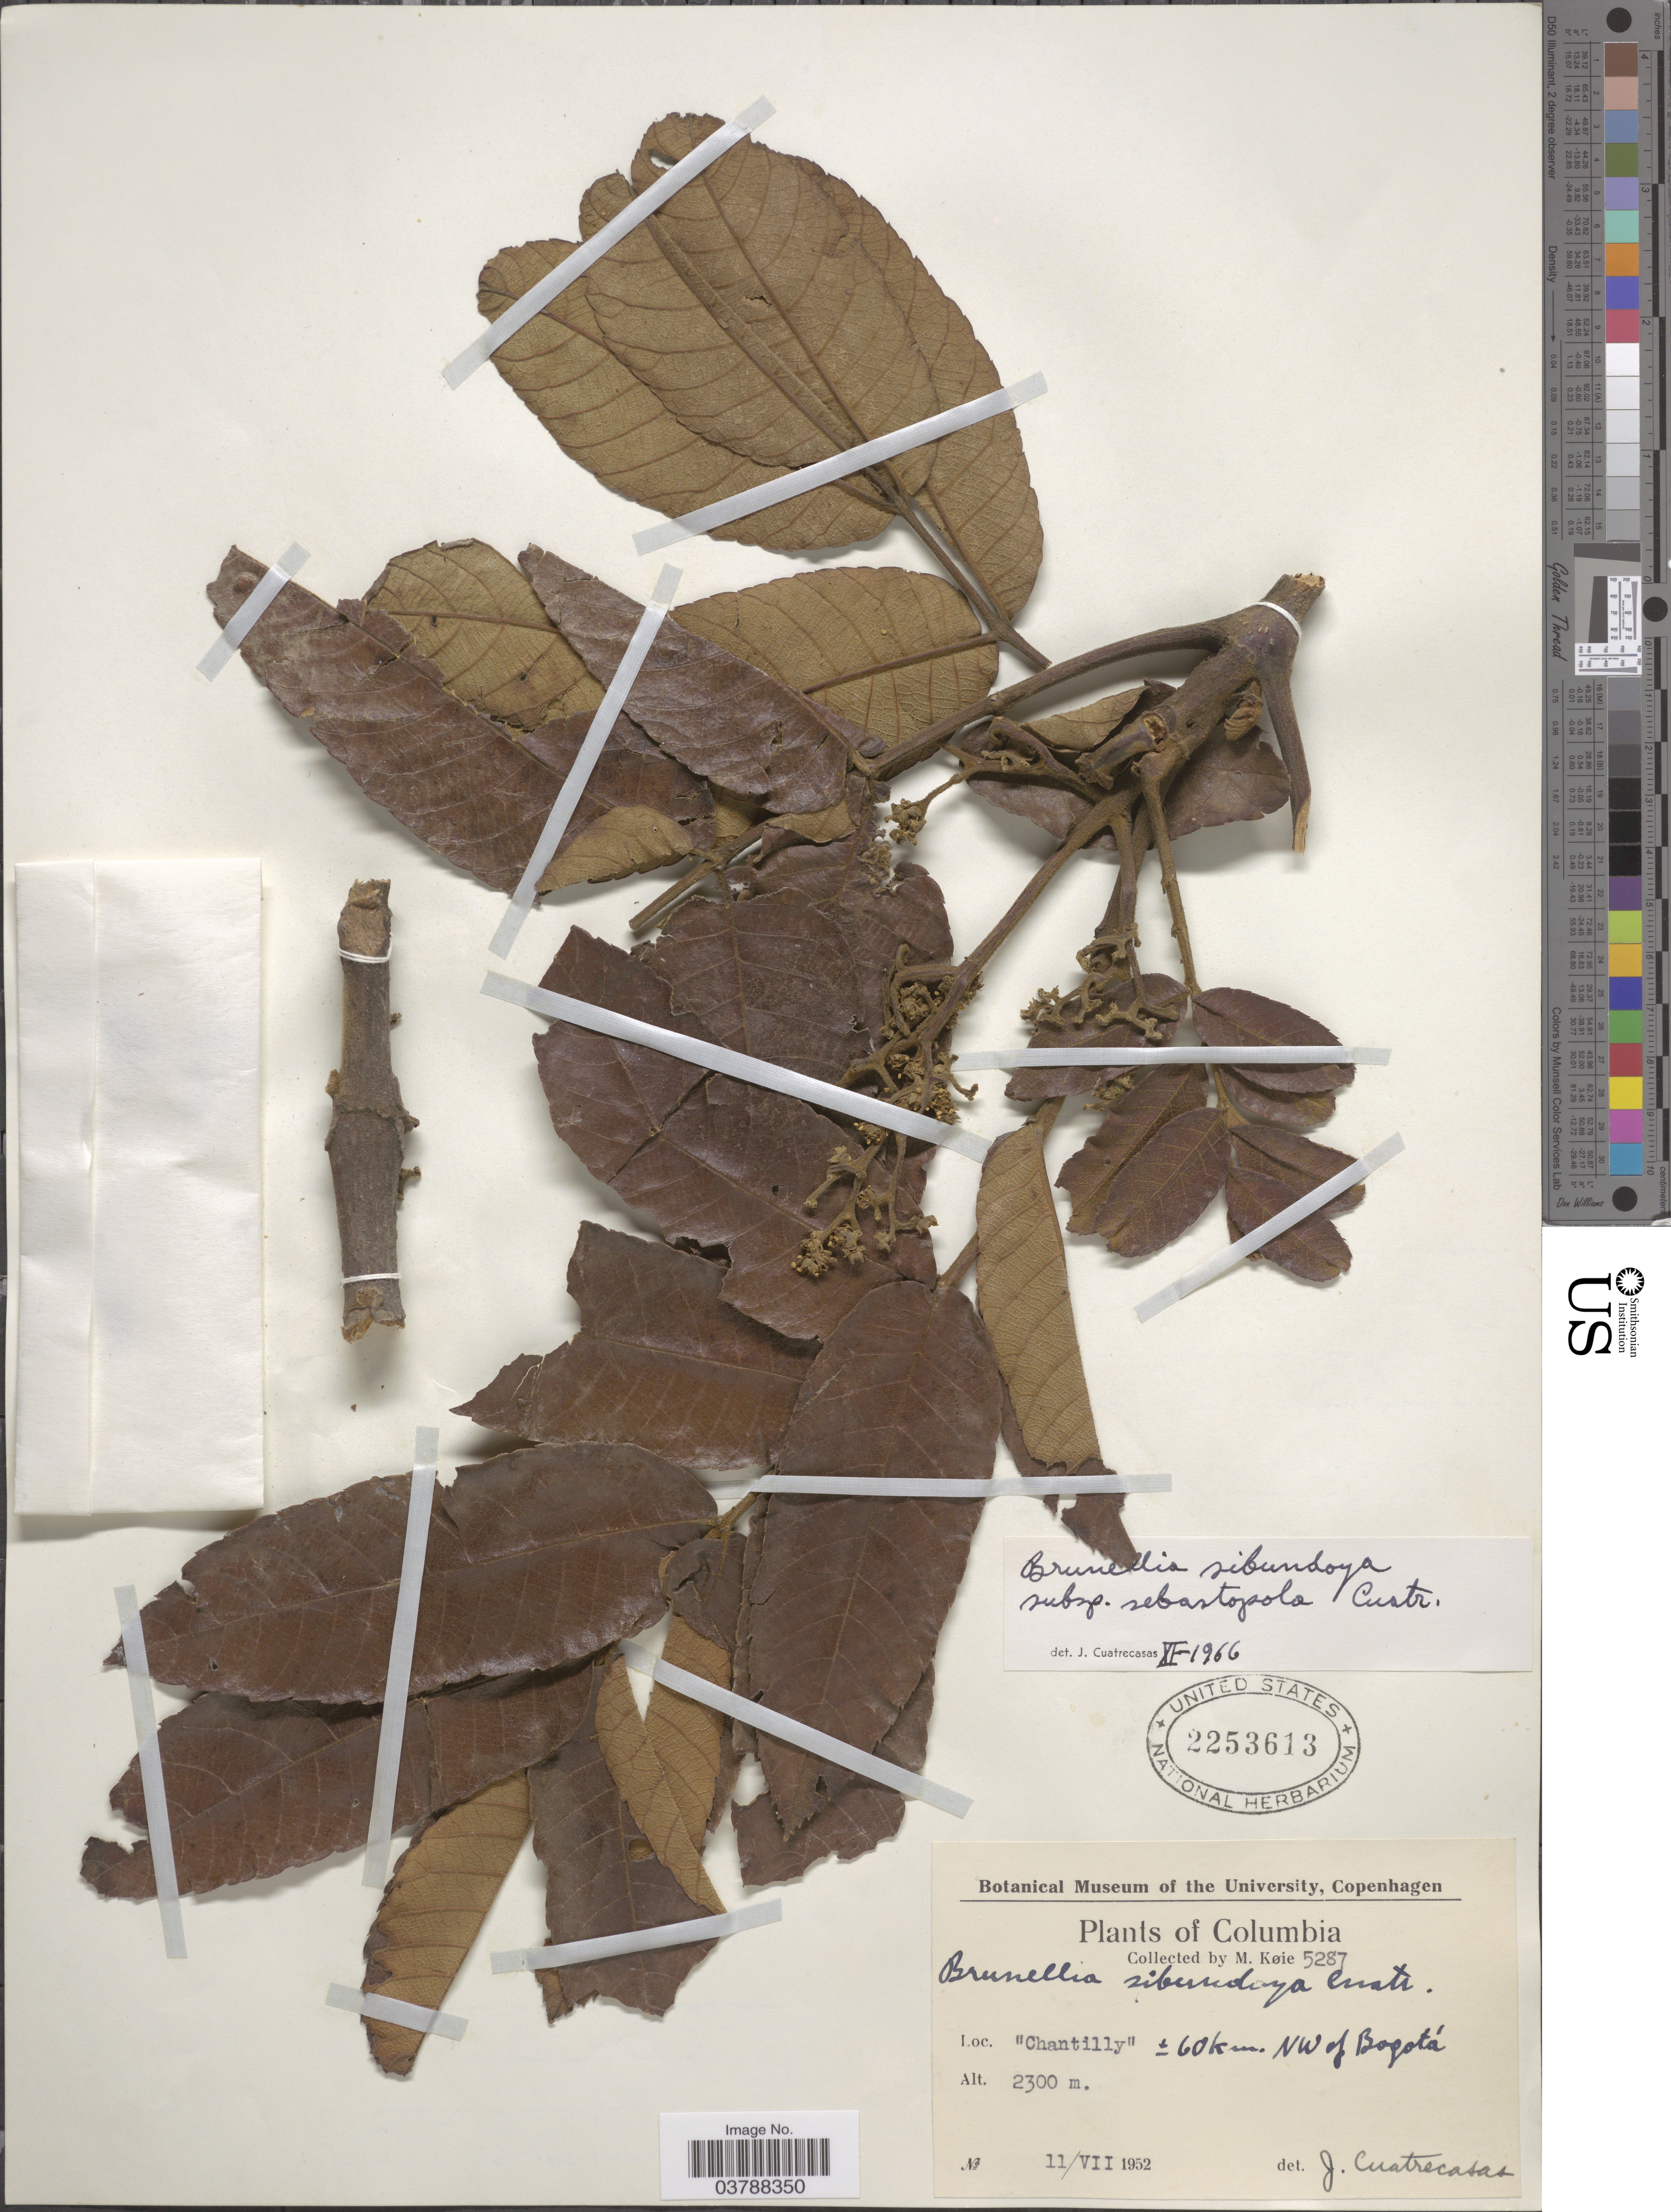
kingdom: Plantae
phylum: Tracheophyta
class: Magnoliopsida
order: Oxalidales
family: Brunelliaceae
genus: Brunellia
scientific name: Brunellia sibundoya subsp. sebastopola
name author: Cuatrec.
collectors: M. Köie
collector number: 5287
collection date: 1952-07-11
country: Colombia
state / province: Bogota D.C.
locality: Chantilly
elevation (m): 2300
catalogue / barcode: US 2253613